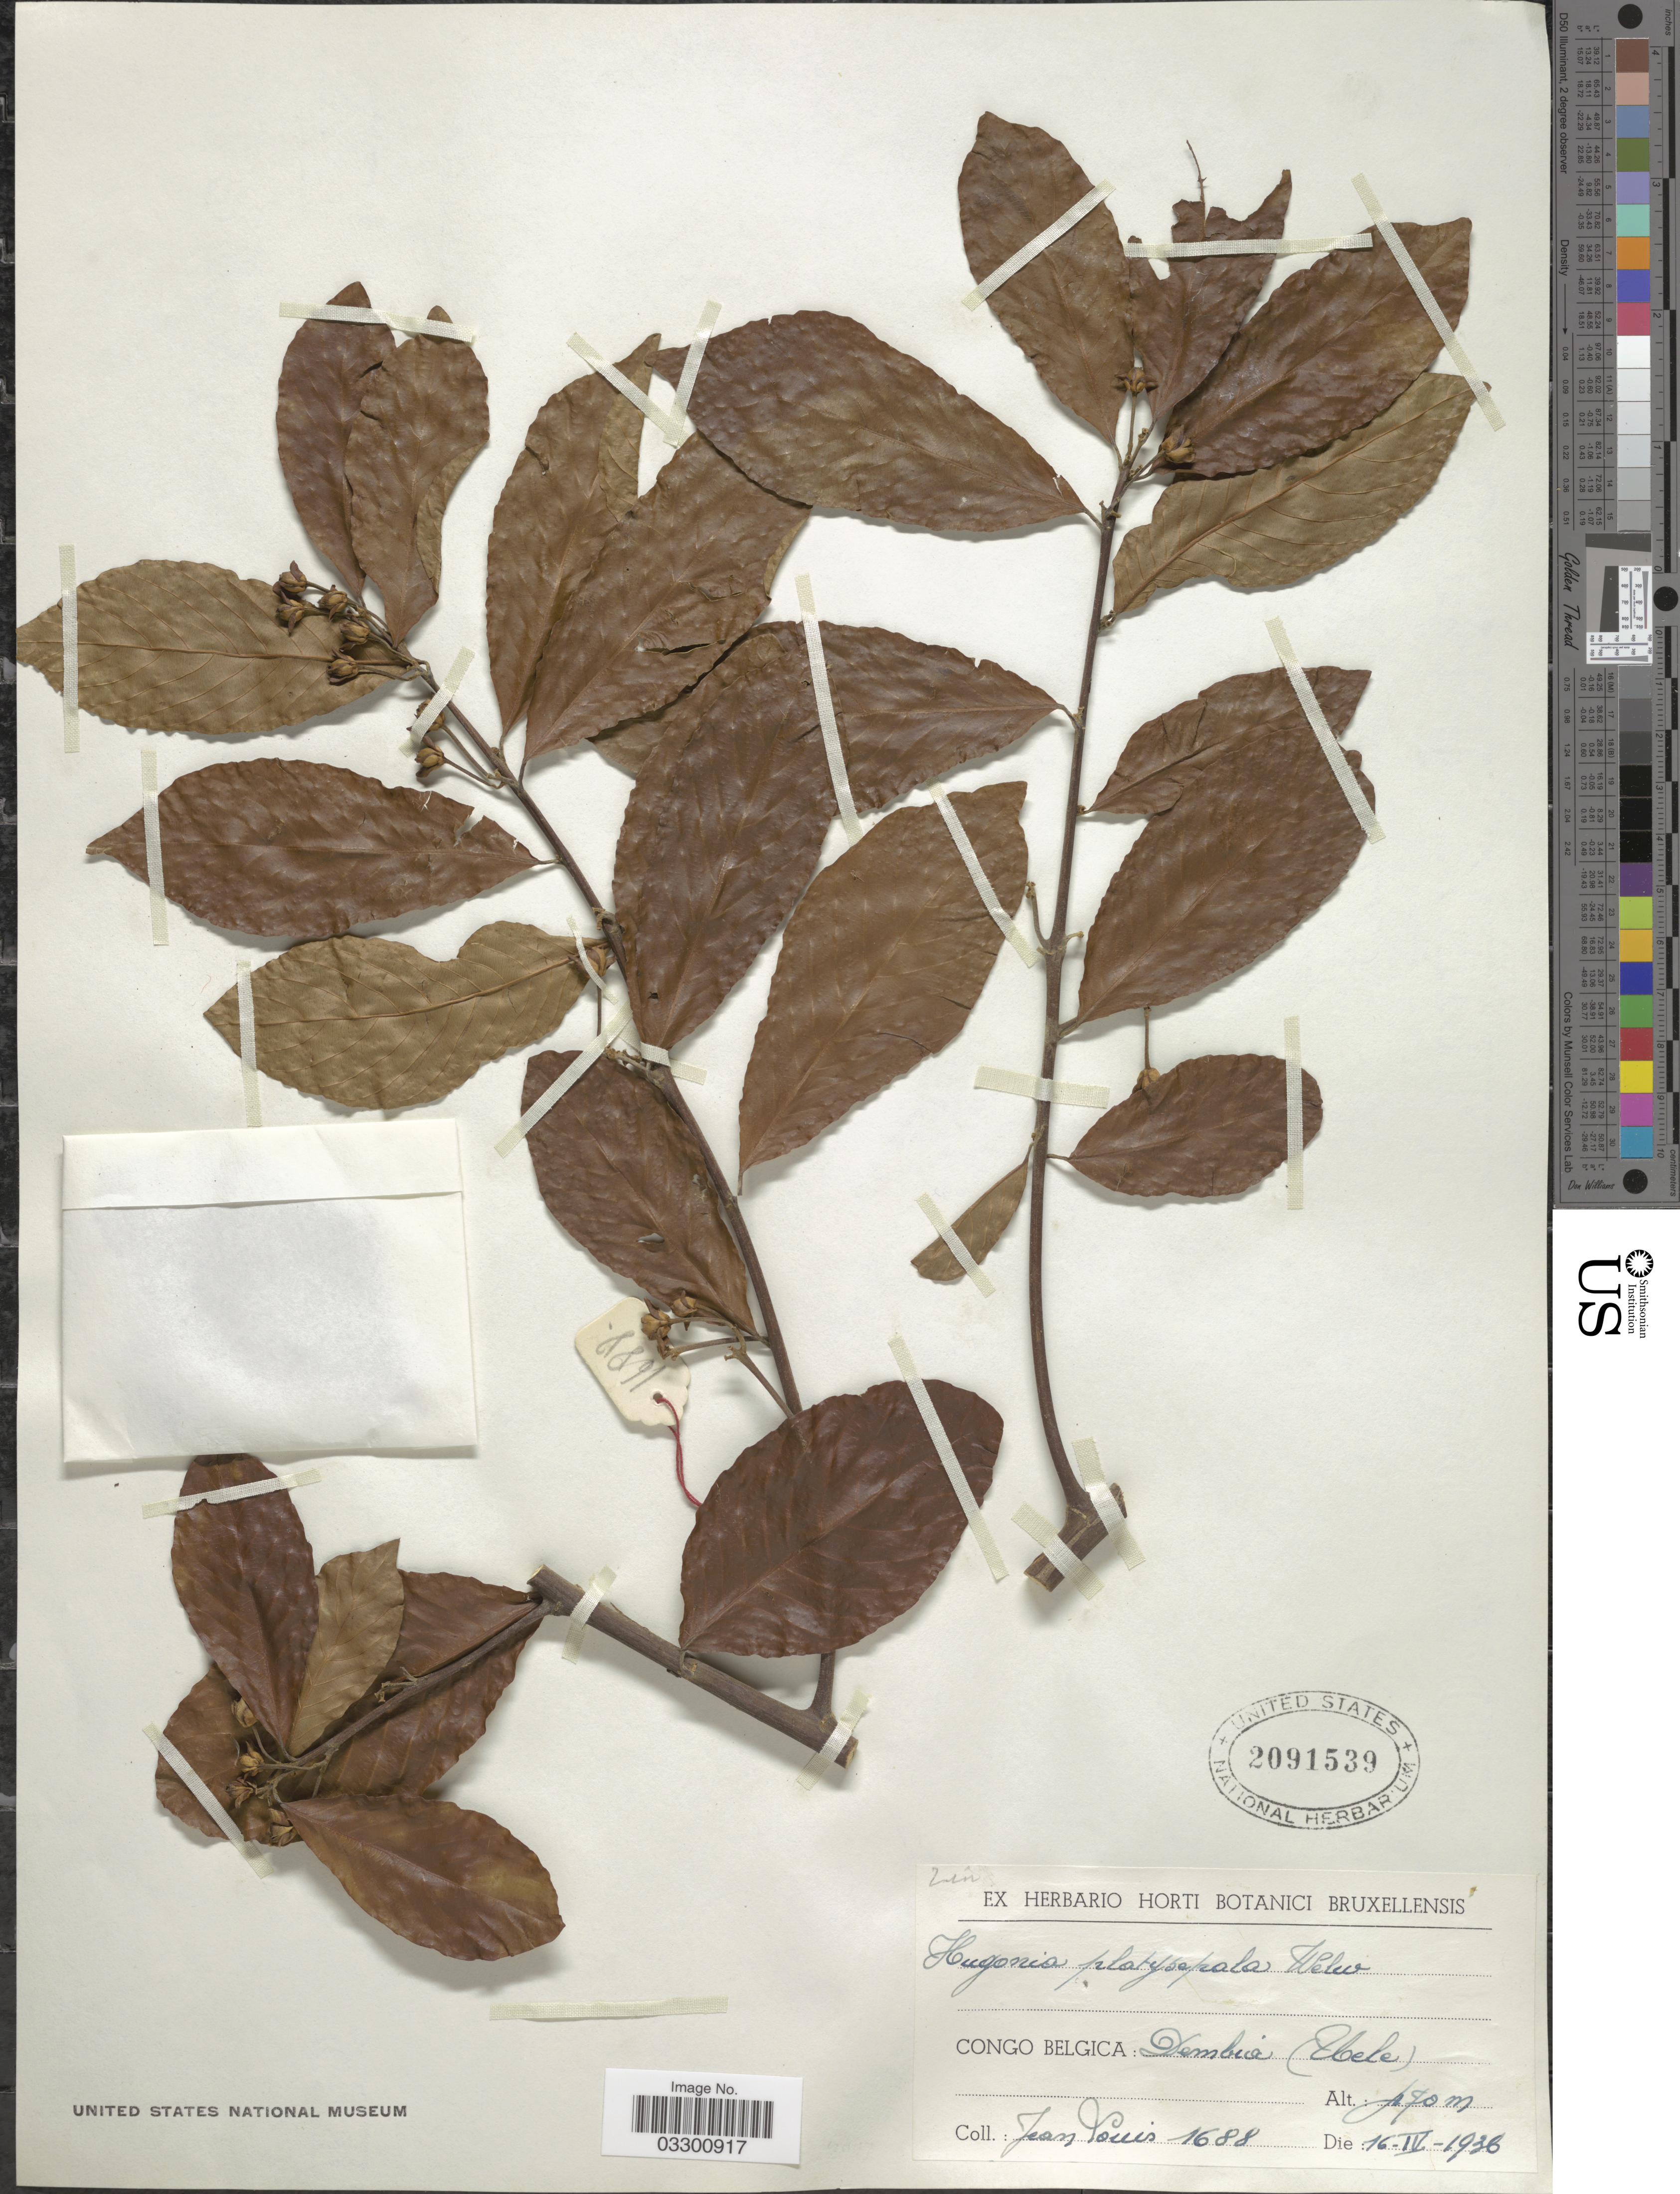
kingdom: Plantae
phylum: Tracheophyta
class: Magnoliopsida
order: Malpighiales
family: Linaceae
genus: Hugonia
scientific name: Hugonia platysepala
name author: Welw. ex Oliv.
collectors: J. Louis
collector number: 1688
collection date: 1936-04-16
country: Congo, Democratic Republic of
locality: Congo Belgica: Dembia (Ibele).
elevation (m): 470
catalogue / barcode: US 2091539